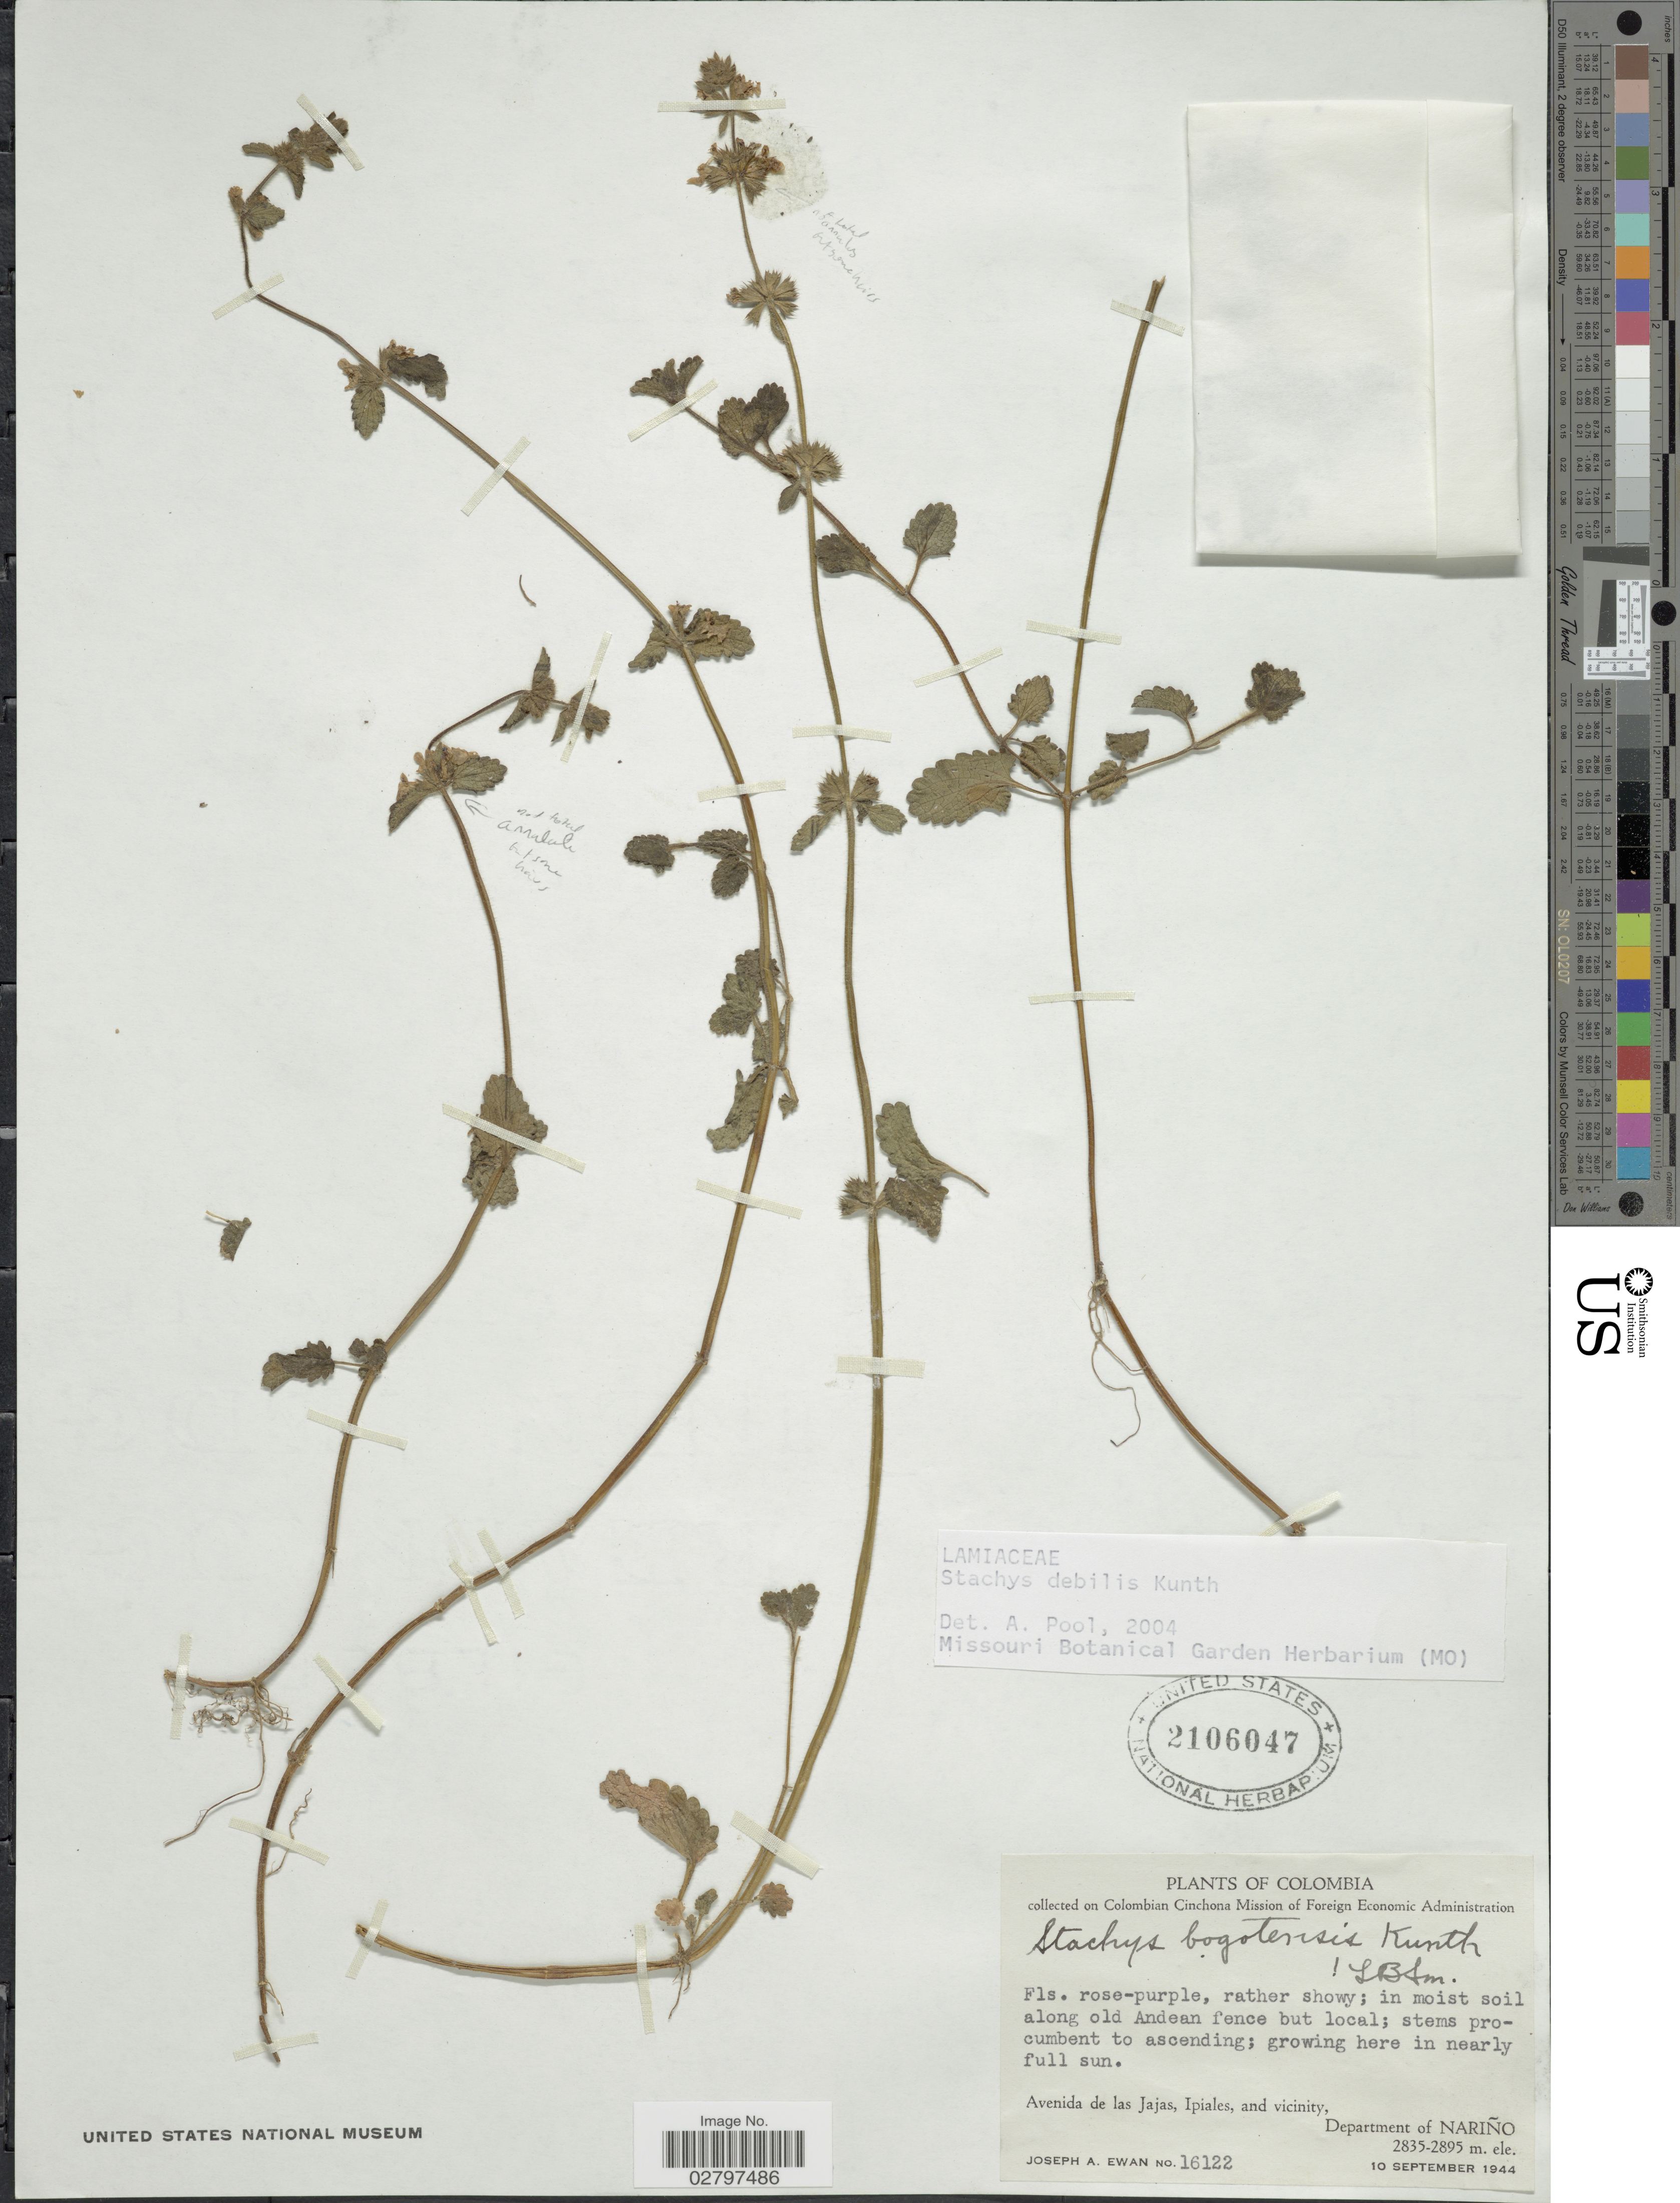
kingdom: Plantae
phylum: Tracheophyta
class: Magnoliopsida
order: Lamiales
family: Lamiaceae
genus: Stachys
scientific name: Stachys debilis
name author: Kunth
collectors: J. A. Ewan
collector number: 16122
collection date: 1944-09-10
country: Colombia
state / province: Nariño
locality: Avenida de las Jajas, Ipiales, and vicinity, Department of Nariño.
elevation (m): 2835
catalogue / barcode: US 2106047